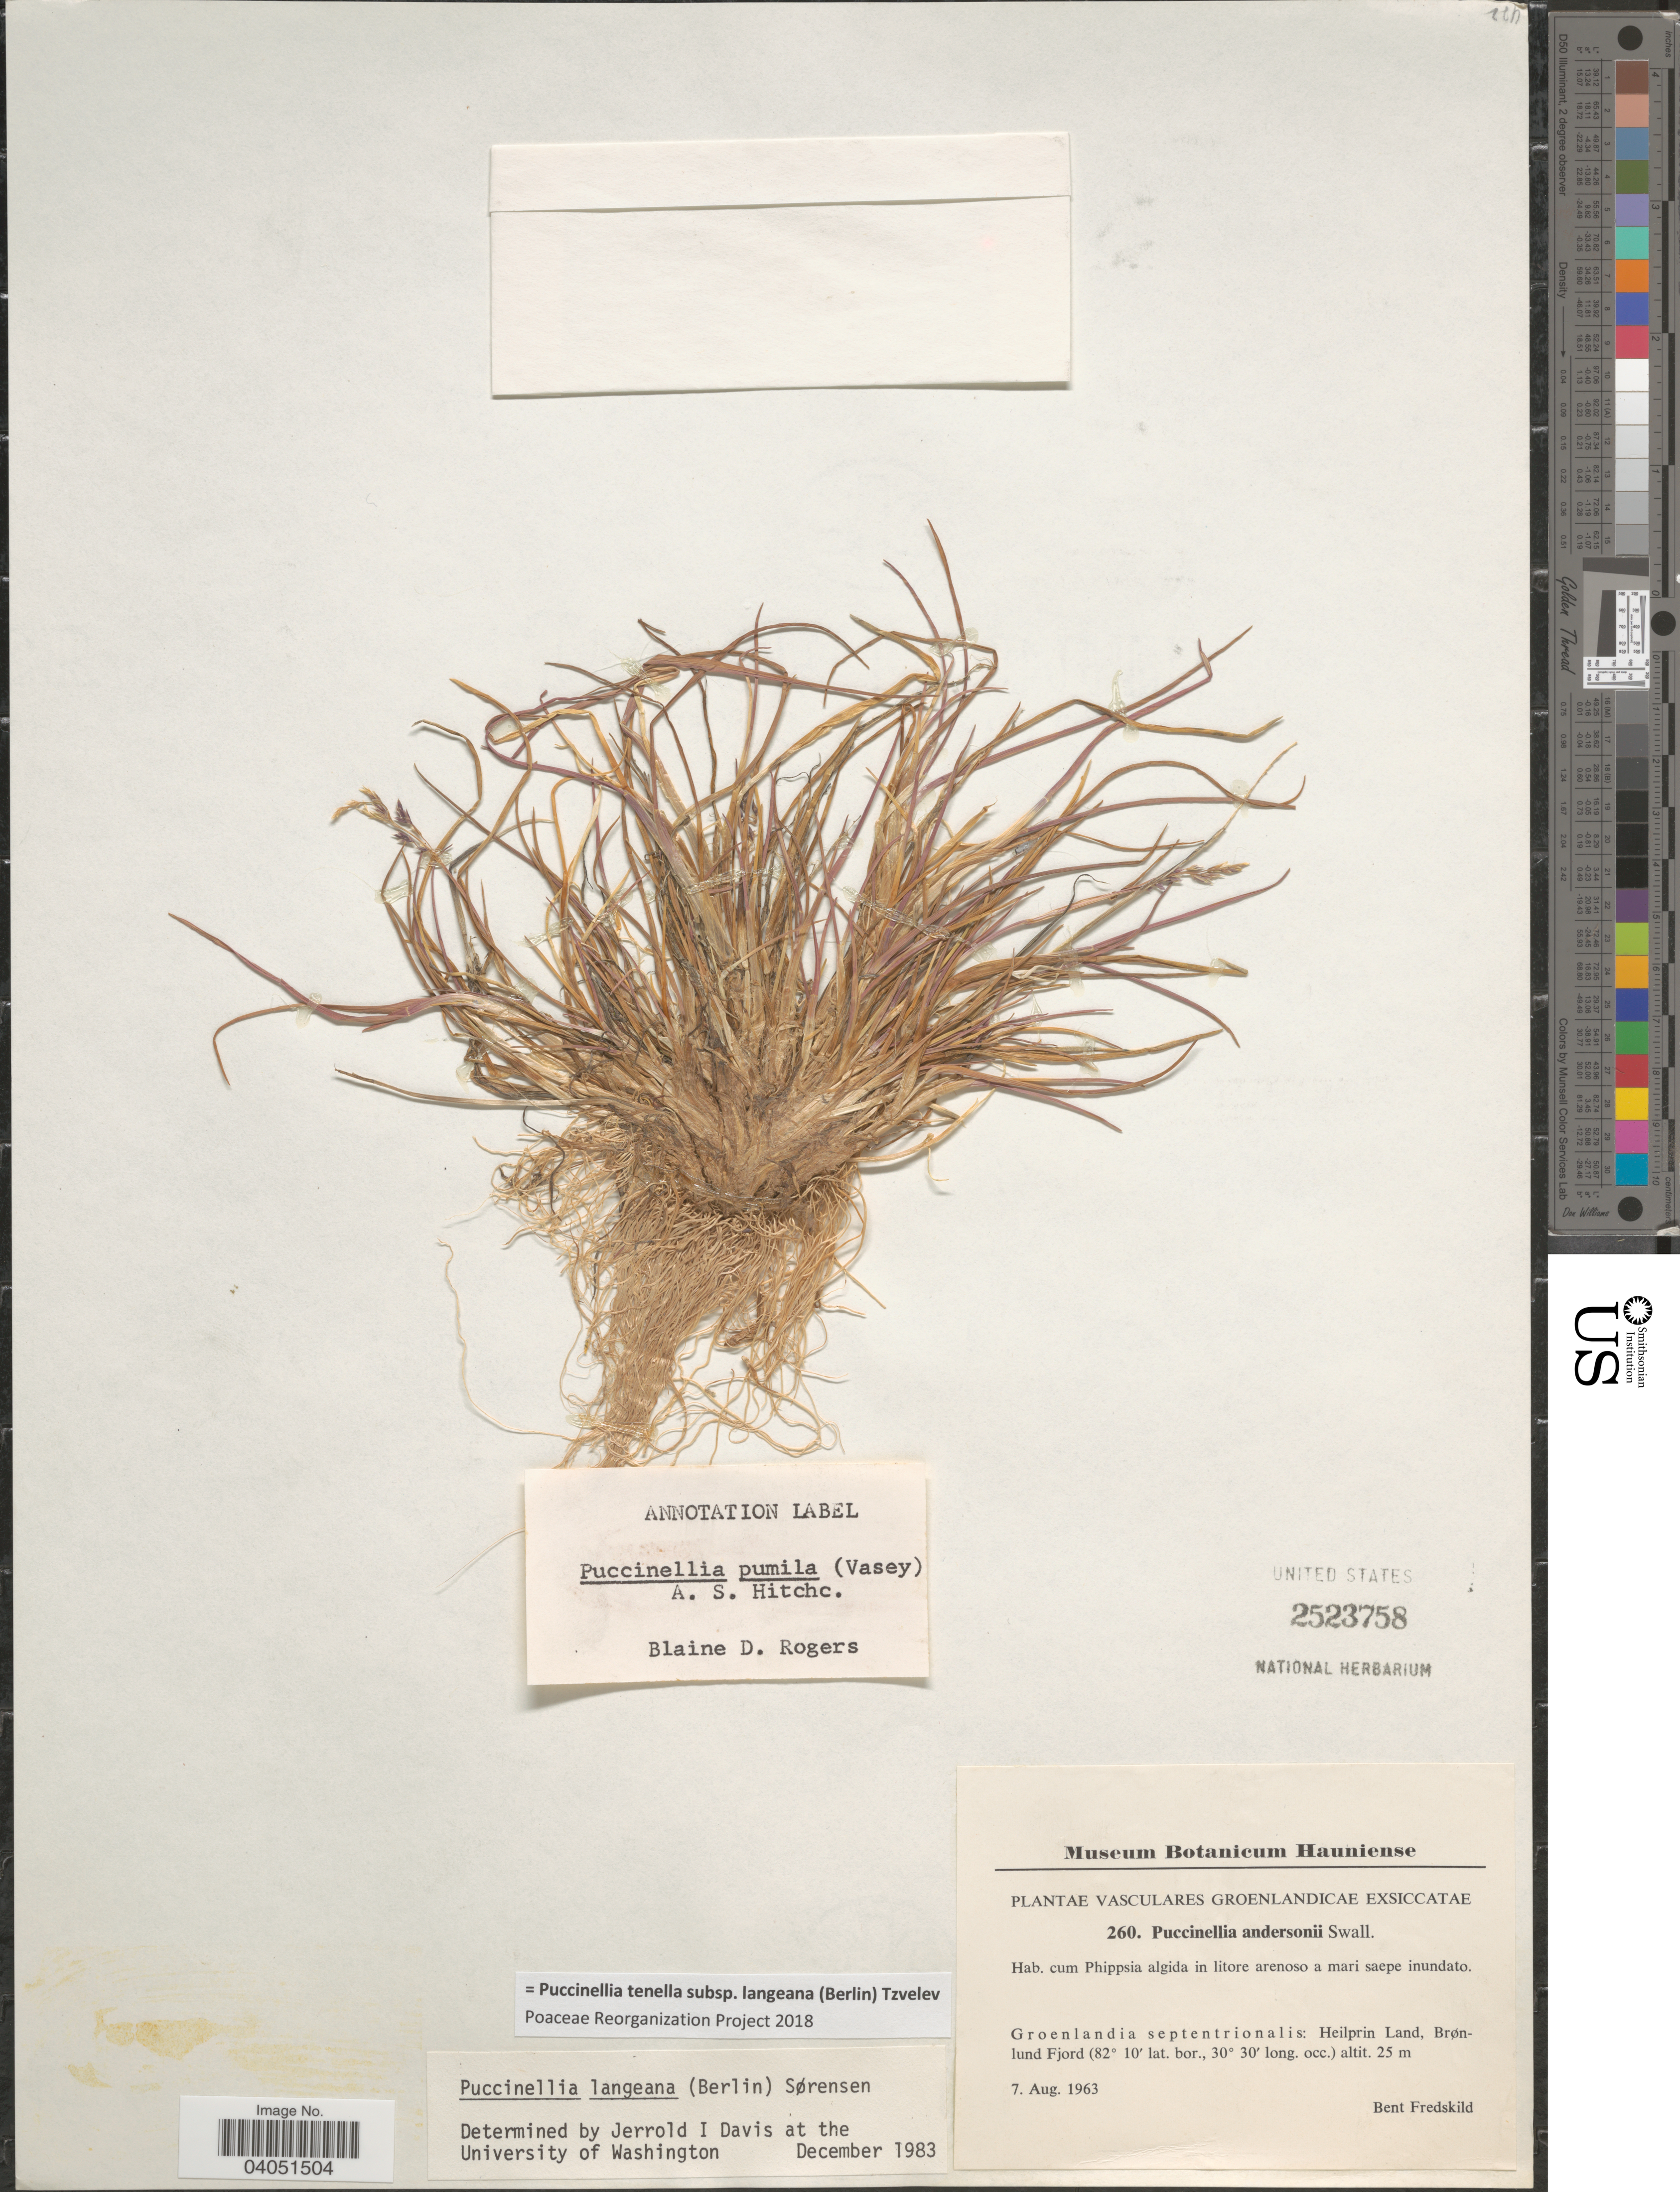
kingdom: Plantae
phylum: Tracheophyta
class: Liliopsida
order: Poales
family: Poaceae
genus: Puccinellia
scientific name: Puccinellia tenella subsp. langeana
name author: (Berlin) Tzvelev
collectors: B. Fredskild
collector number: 260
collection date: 1963-08-07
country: Greenland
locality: Cum Phippsia algida in litore arenoso a mari saepe inundato. Groenlandia septentrionalis: Heilprin Land, Brønlund Fjord.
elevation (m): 25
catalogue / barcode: US 2523758